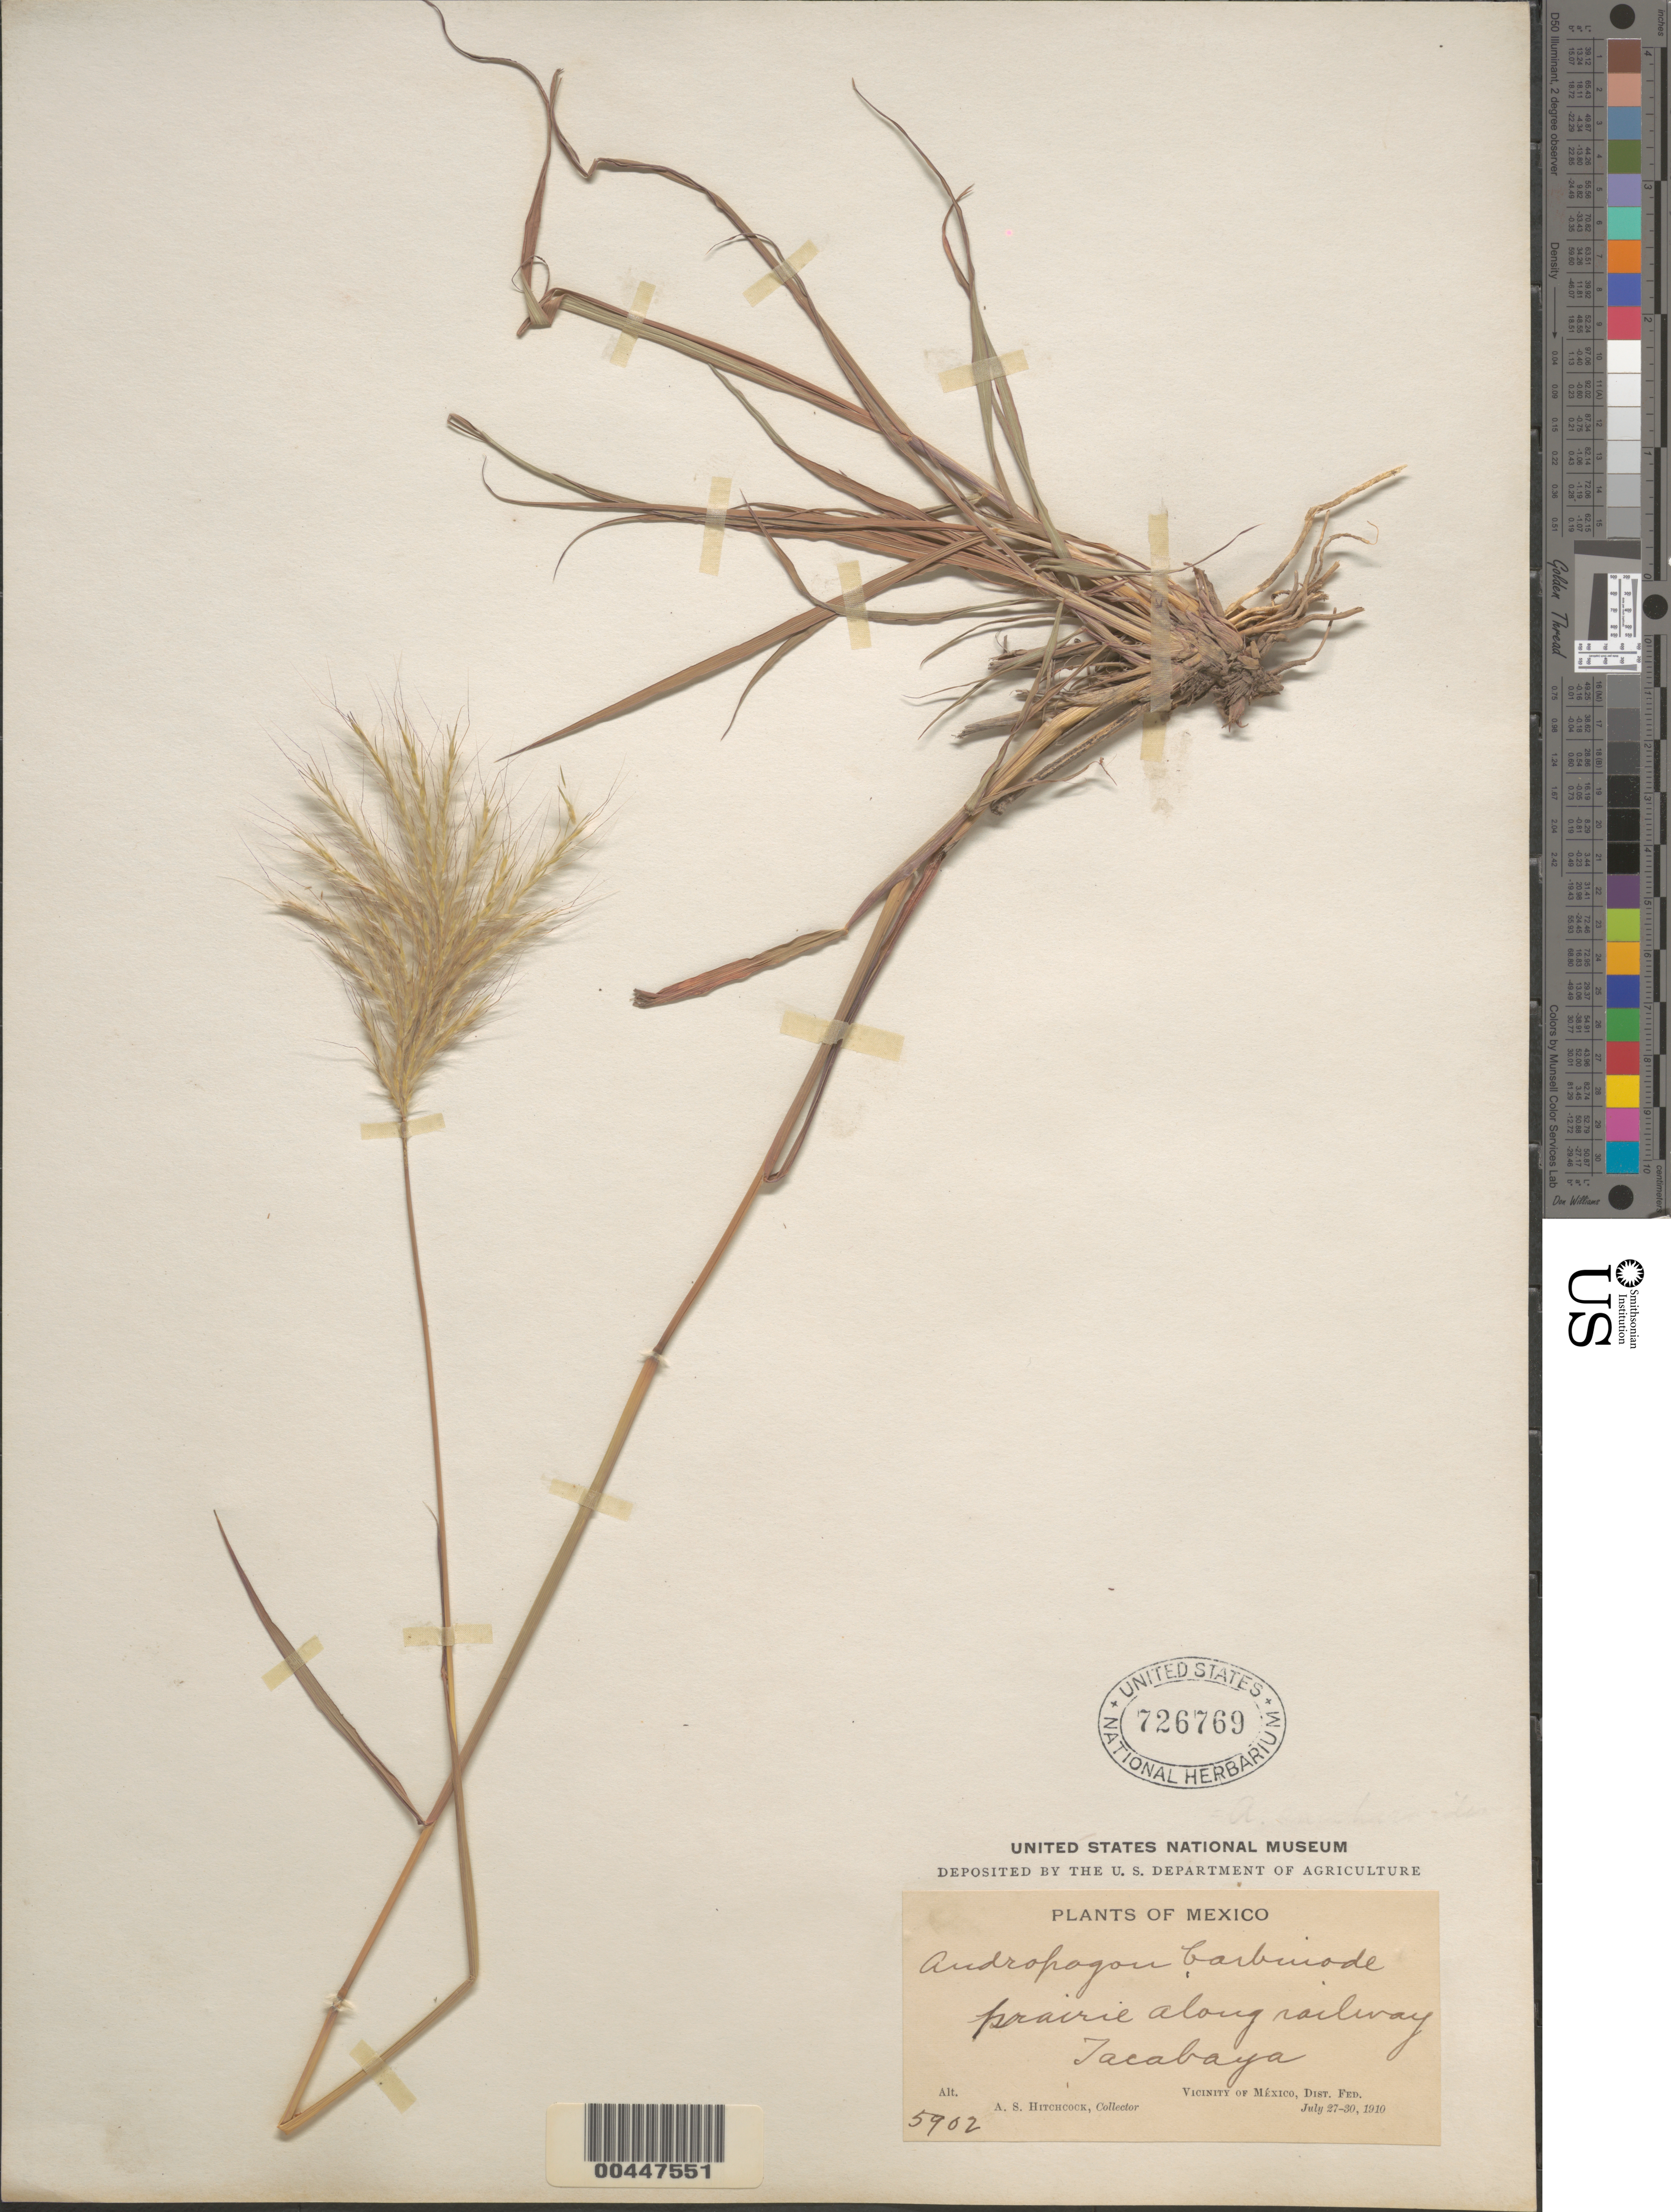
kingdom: Plantae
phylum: Tracheophyta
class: Liliopsida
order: Poales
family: Poaceae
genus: Andropogon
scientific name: Andropogon barbinodis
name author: Lag.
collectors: A. S. Hitchcock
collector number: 5902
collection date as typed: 27 Jul 1910 to 30 Jul 1910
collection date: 1910-07-27/1910-07-30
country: Mexico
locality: Prairie along railway Tacabaya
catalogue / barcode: US 726769